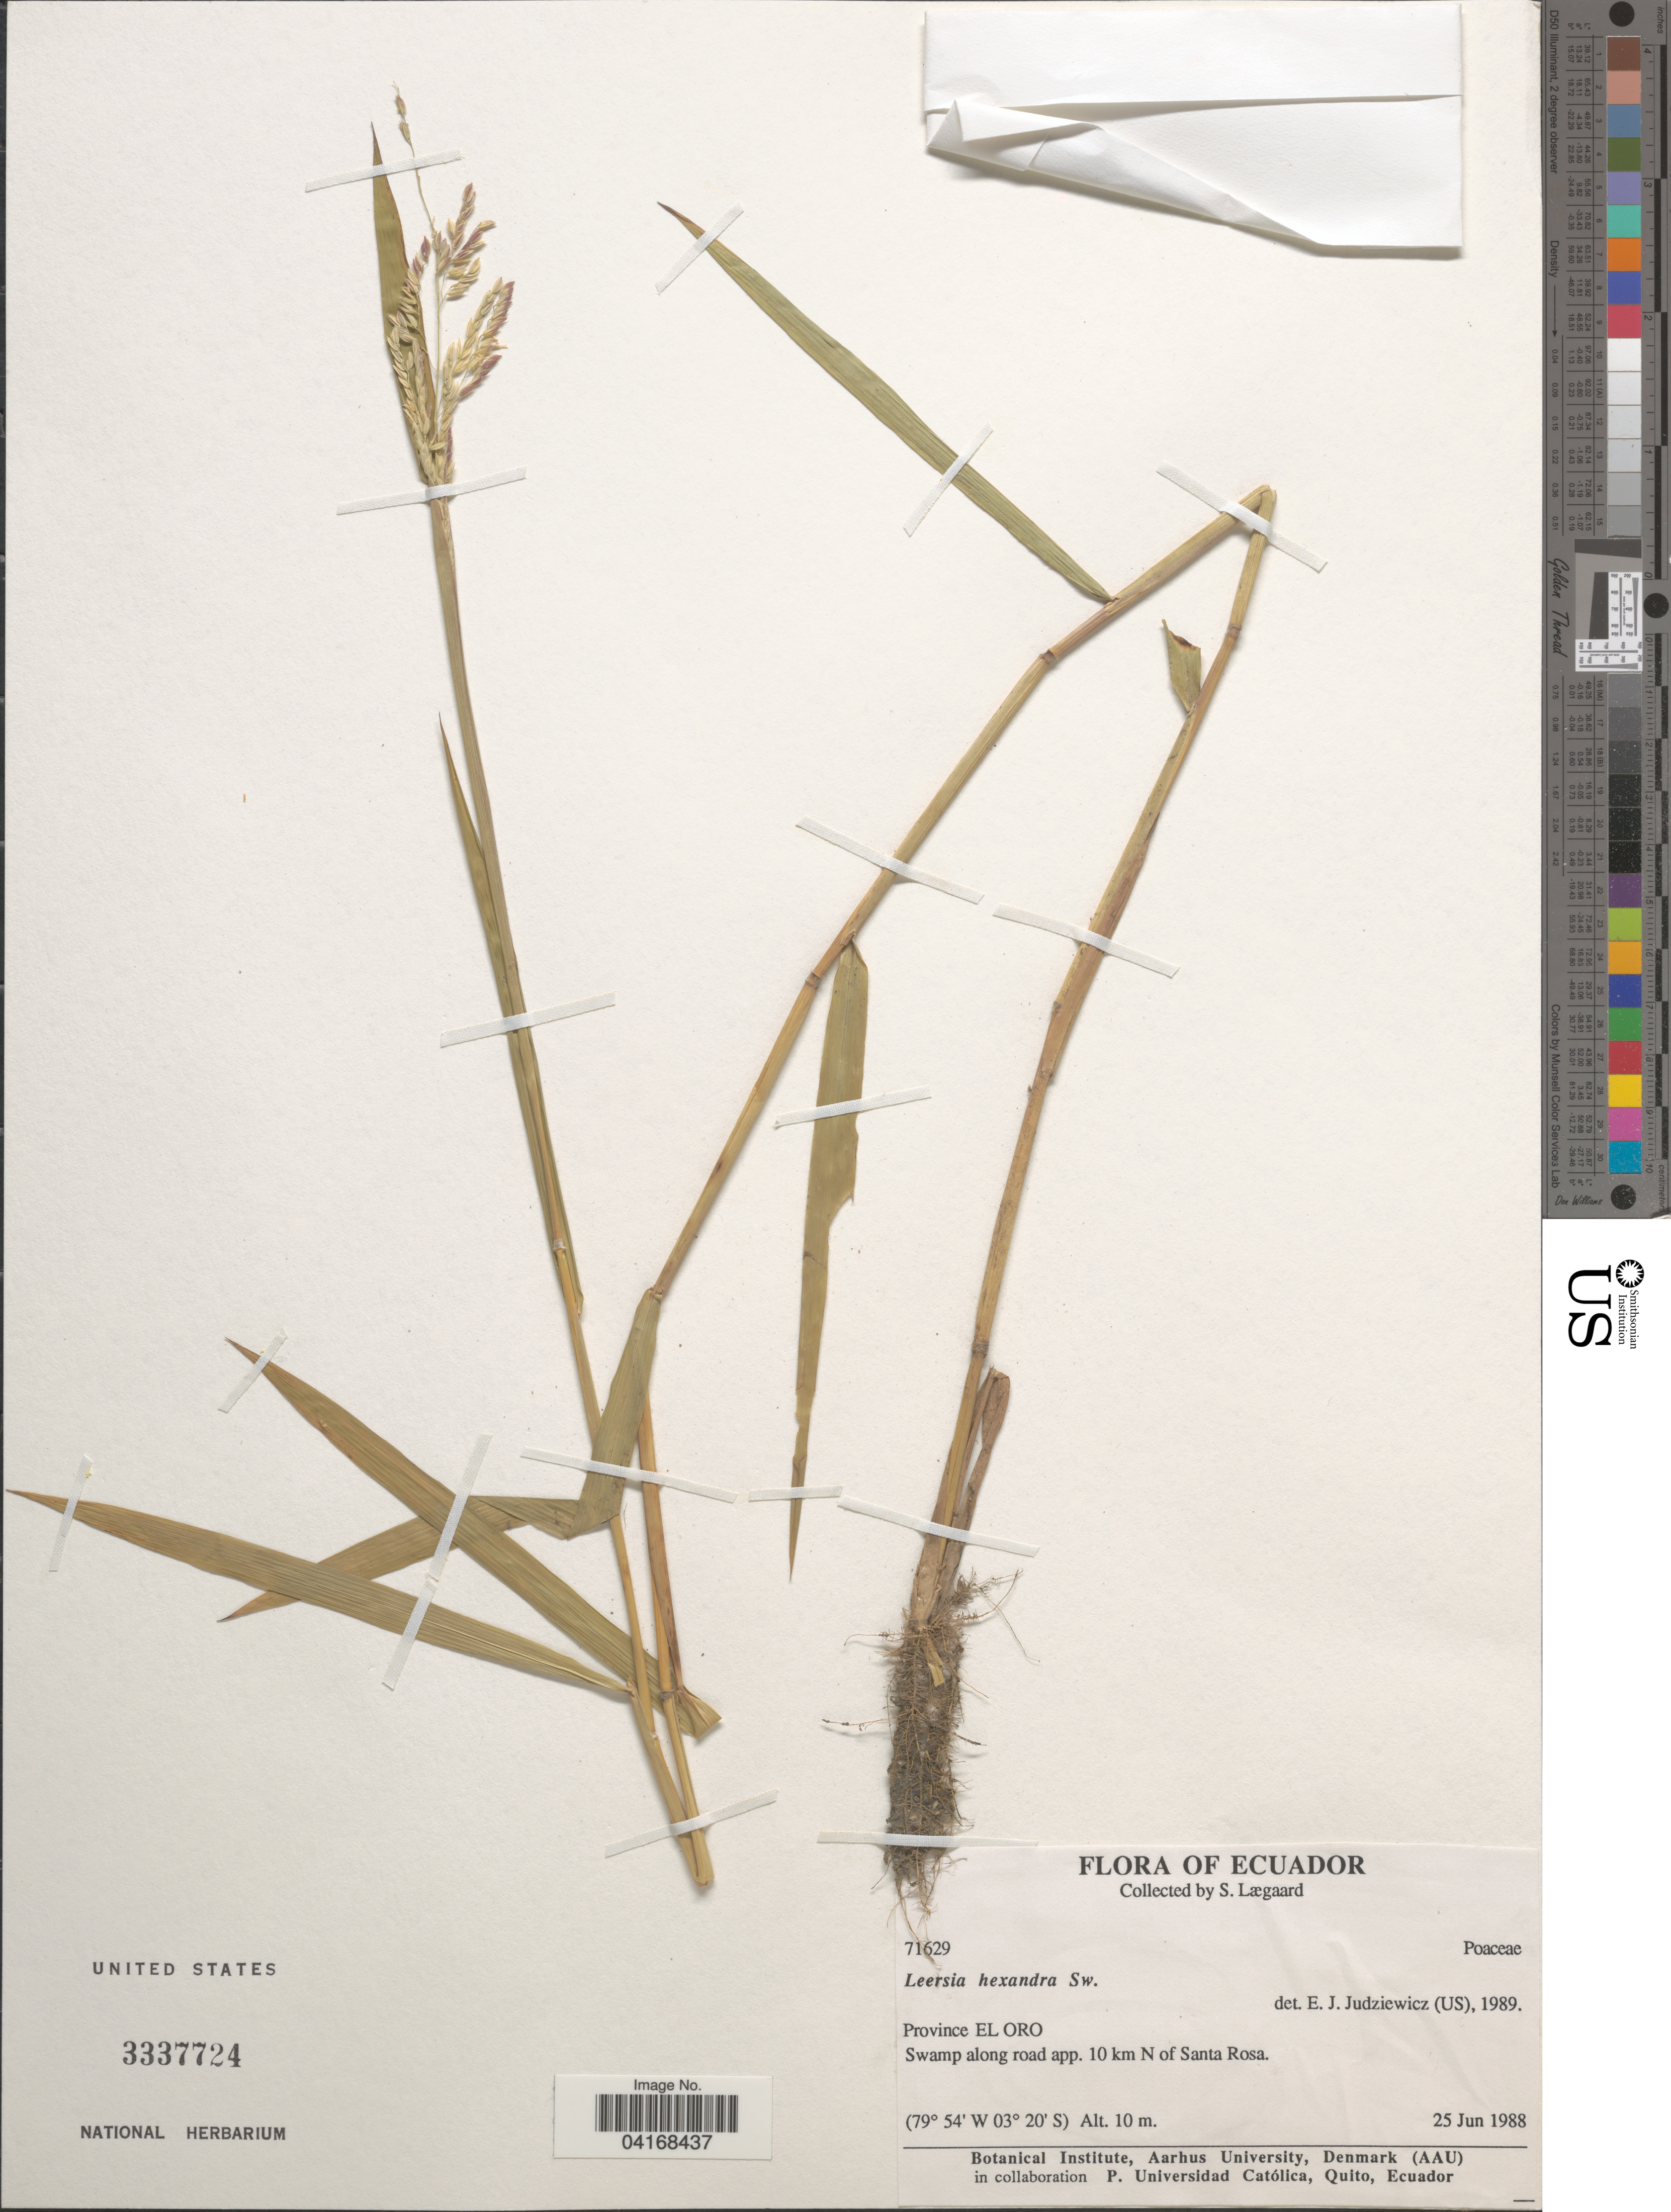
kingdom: Plantae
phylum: Tracheophyta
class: Liliopsida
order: Poales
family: Poaceae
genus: Leersia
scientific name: Leersia hexandra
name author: Sw.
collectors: S. Lægaard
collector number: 71629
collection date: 1988-06-25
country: Ecuador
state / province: El Oro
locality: Swamp along road app. 10 km N of Santa Rosa.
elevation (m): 10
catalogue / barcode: US 3337724